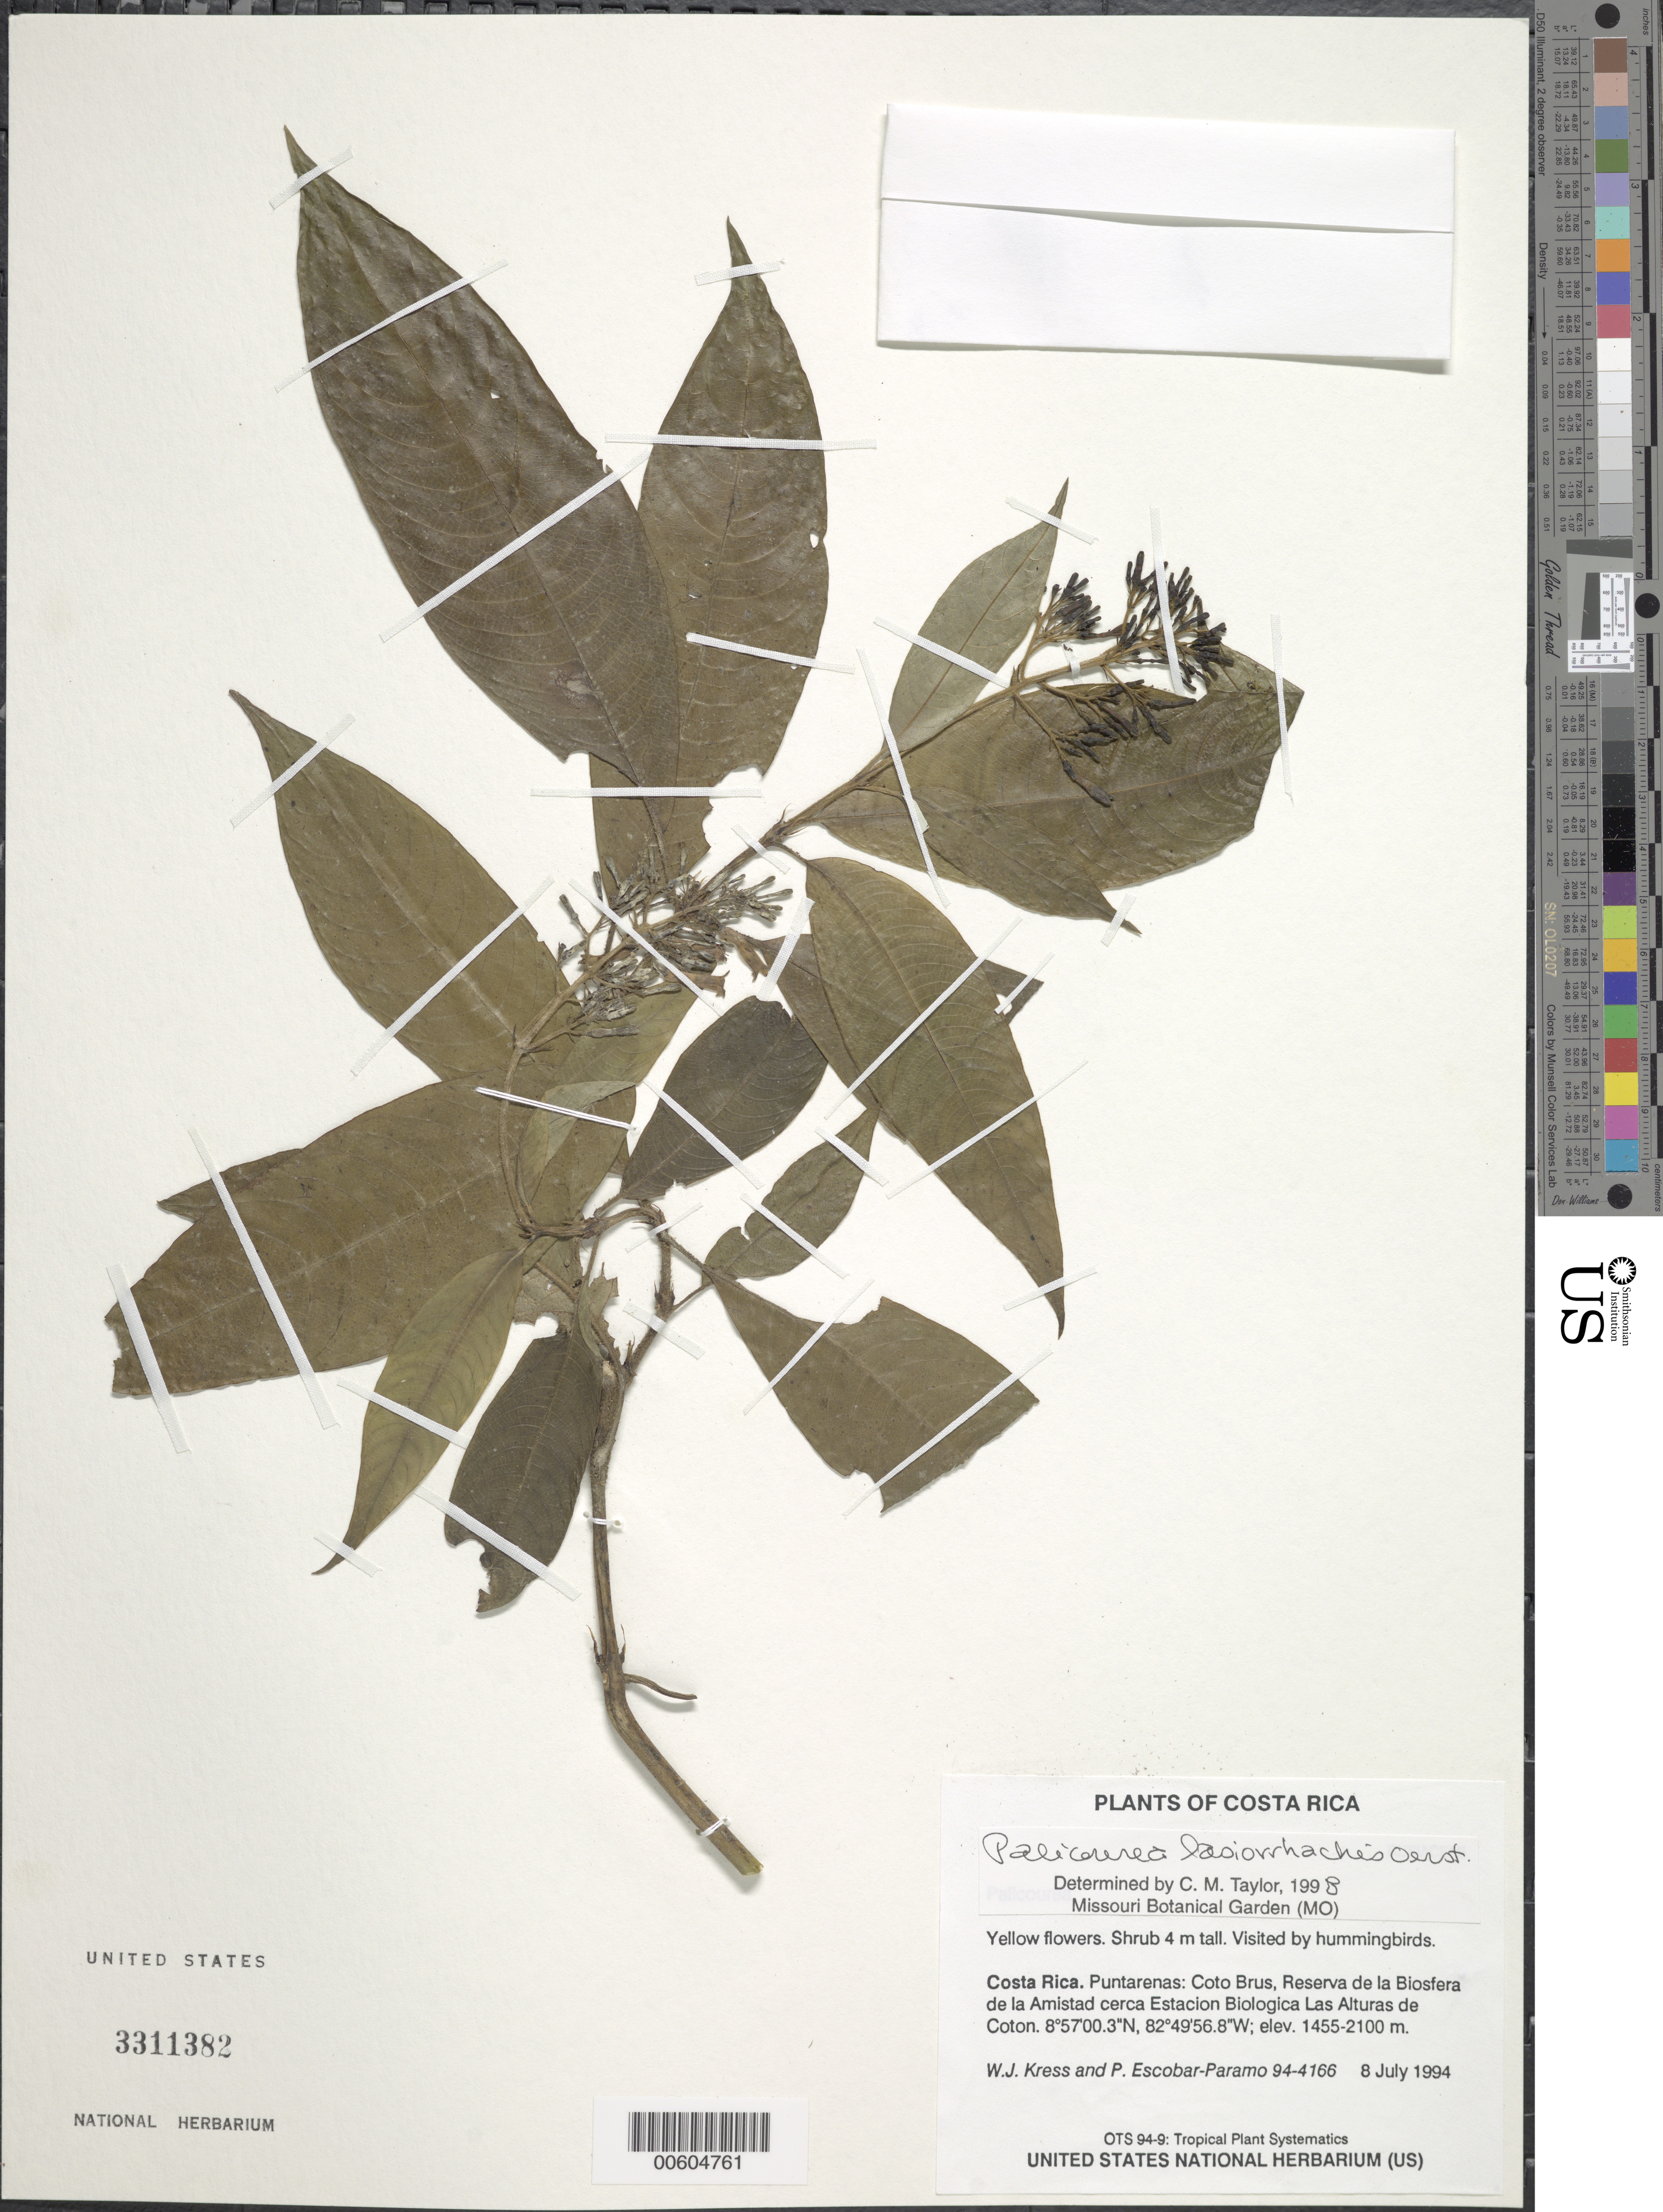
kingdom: Plantae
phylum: Tracheophyta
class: Magnoliopsida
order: Gentianales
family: Rubiaceae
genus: Palicourea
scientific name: Palicourea lasiorrhachis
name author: Oerst.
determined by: Taylor, Charlotte M.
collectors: W. J. Kress & P. Escobar-Páramo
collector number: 94-4166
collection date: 1994-07-08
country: Costa Rica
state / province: Puntarenas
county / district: Coto Brus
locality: Reserva de la Biosfera de la Amistad; cerca Estacion Biologica Las Alturas de Coton.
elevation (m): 1455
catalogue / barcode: US 3311382